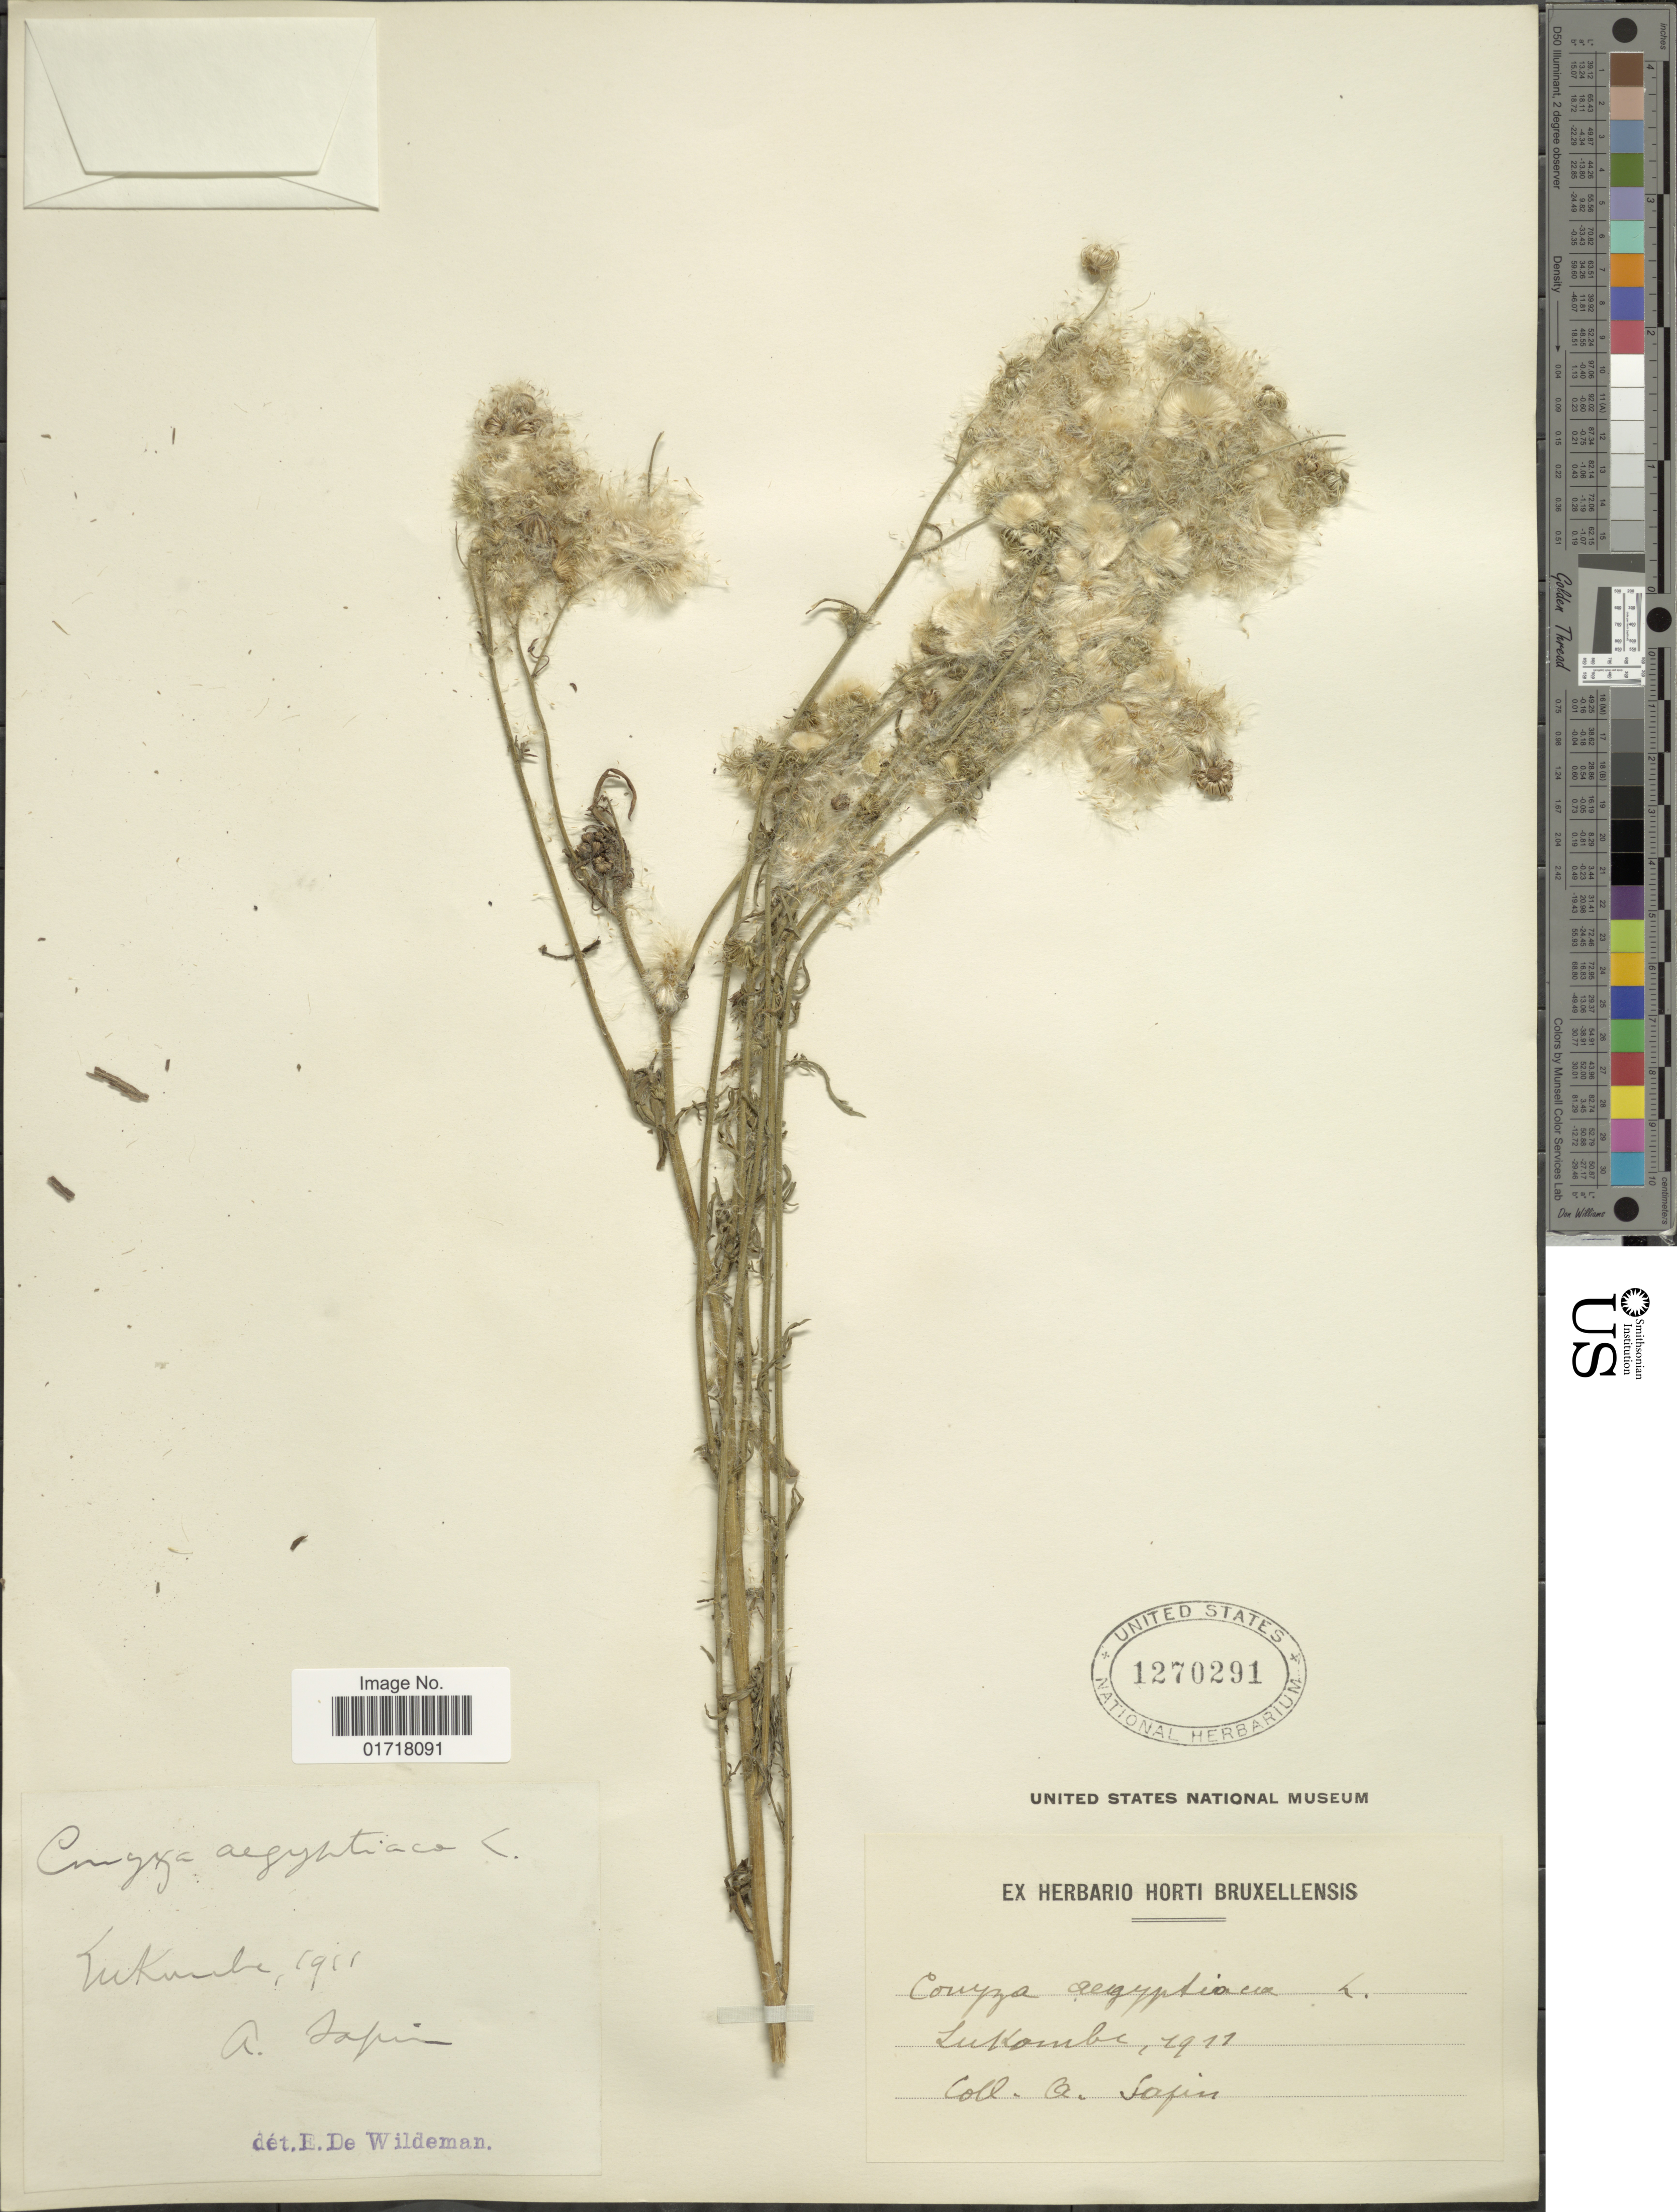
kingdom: Plantae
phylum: Tracheophyta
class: Magnoliopsida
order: Asterales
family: Asteraceae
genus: Conyza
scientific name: Conyza aegyptiaca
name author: (L.) Aiton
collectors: A. Safin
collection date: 1911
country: Congo, Democratic Republic of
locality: Lukombe.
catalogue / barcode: US 1270291